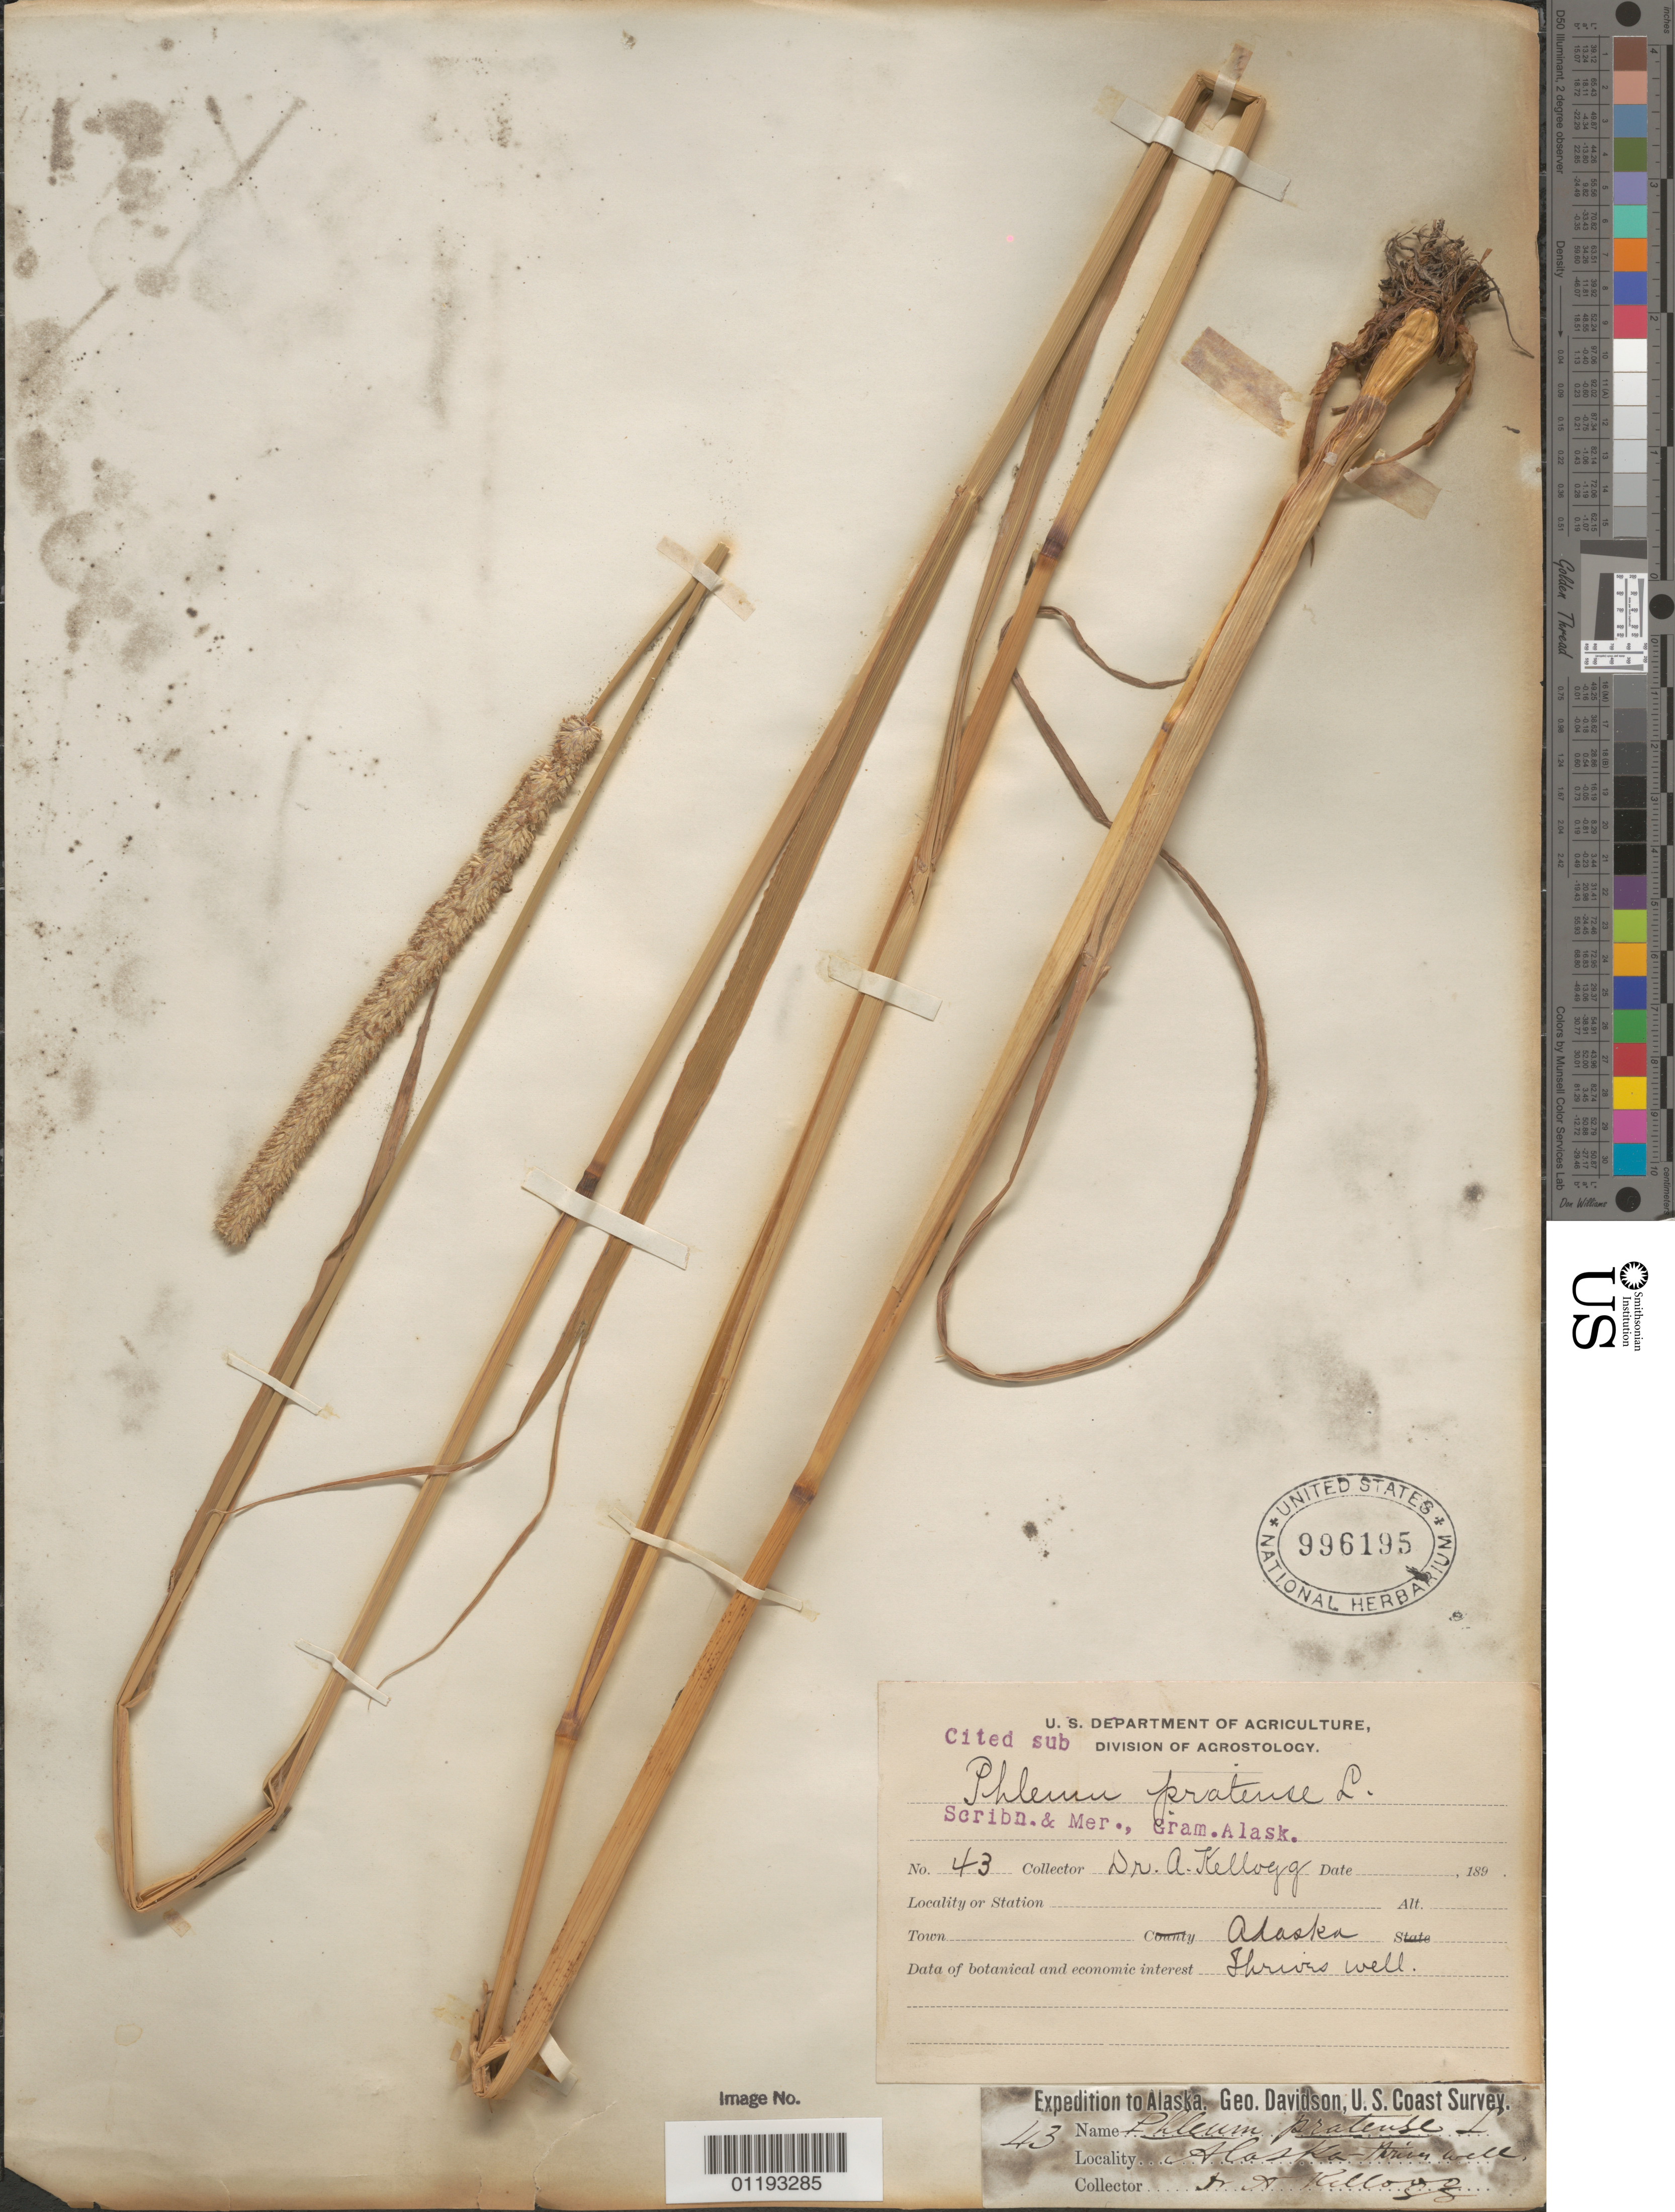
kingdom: Plantae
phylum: Tracheophyta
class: Liliopsida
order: Poales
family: Poaceae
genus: Phleum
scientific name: Phleum pratense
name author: L.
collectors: A. Kellogg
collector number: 43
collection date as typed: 189-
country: United States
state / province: Alaska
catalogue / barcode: US 996195